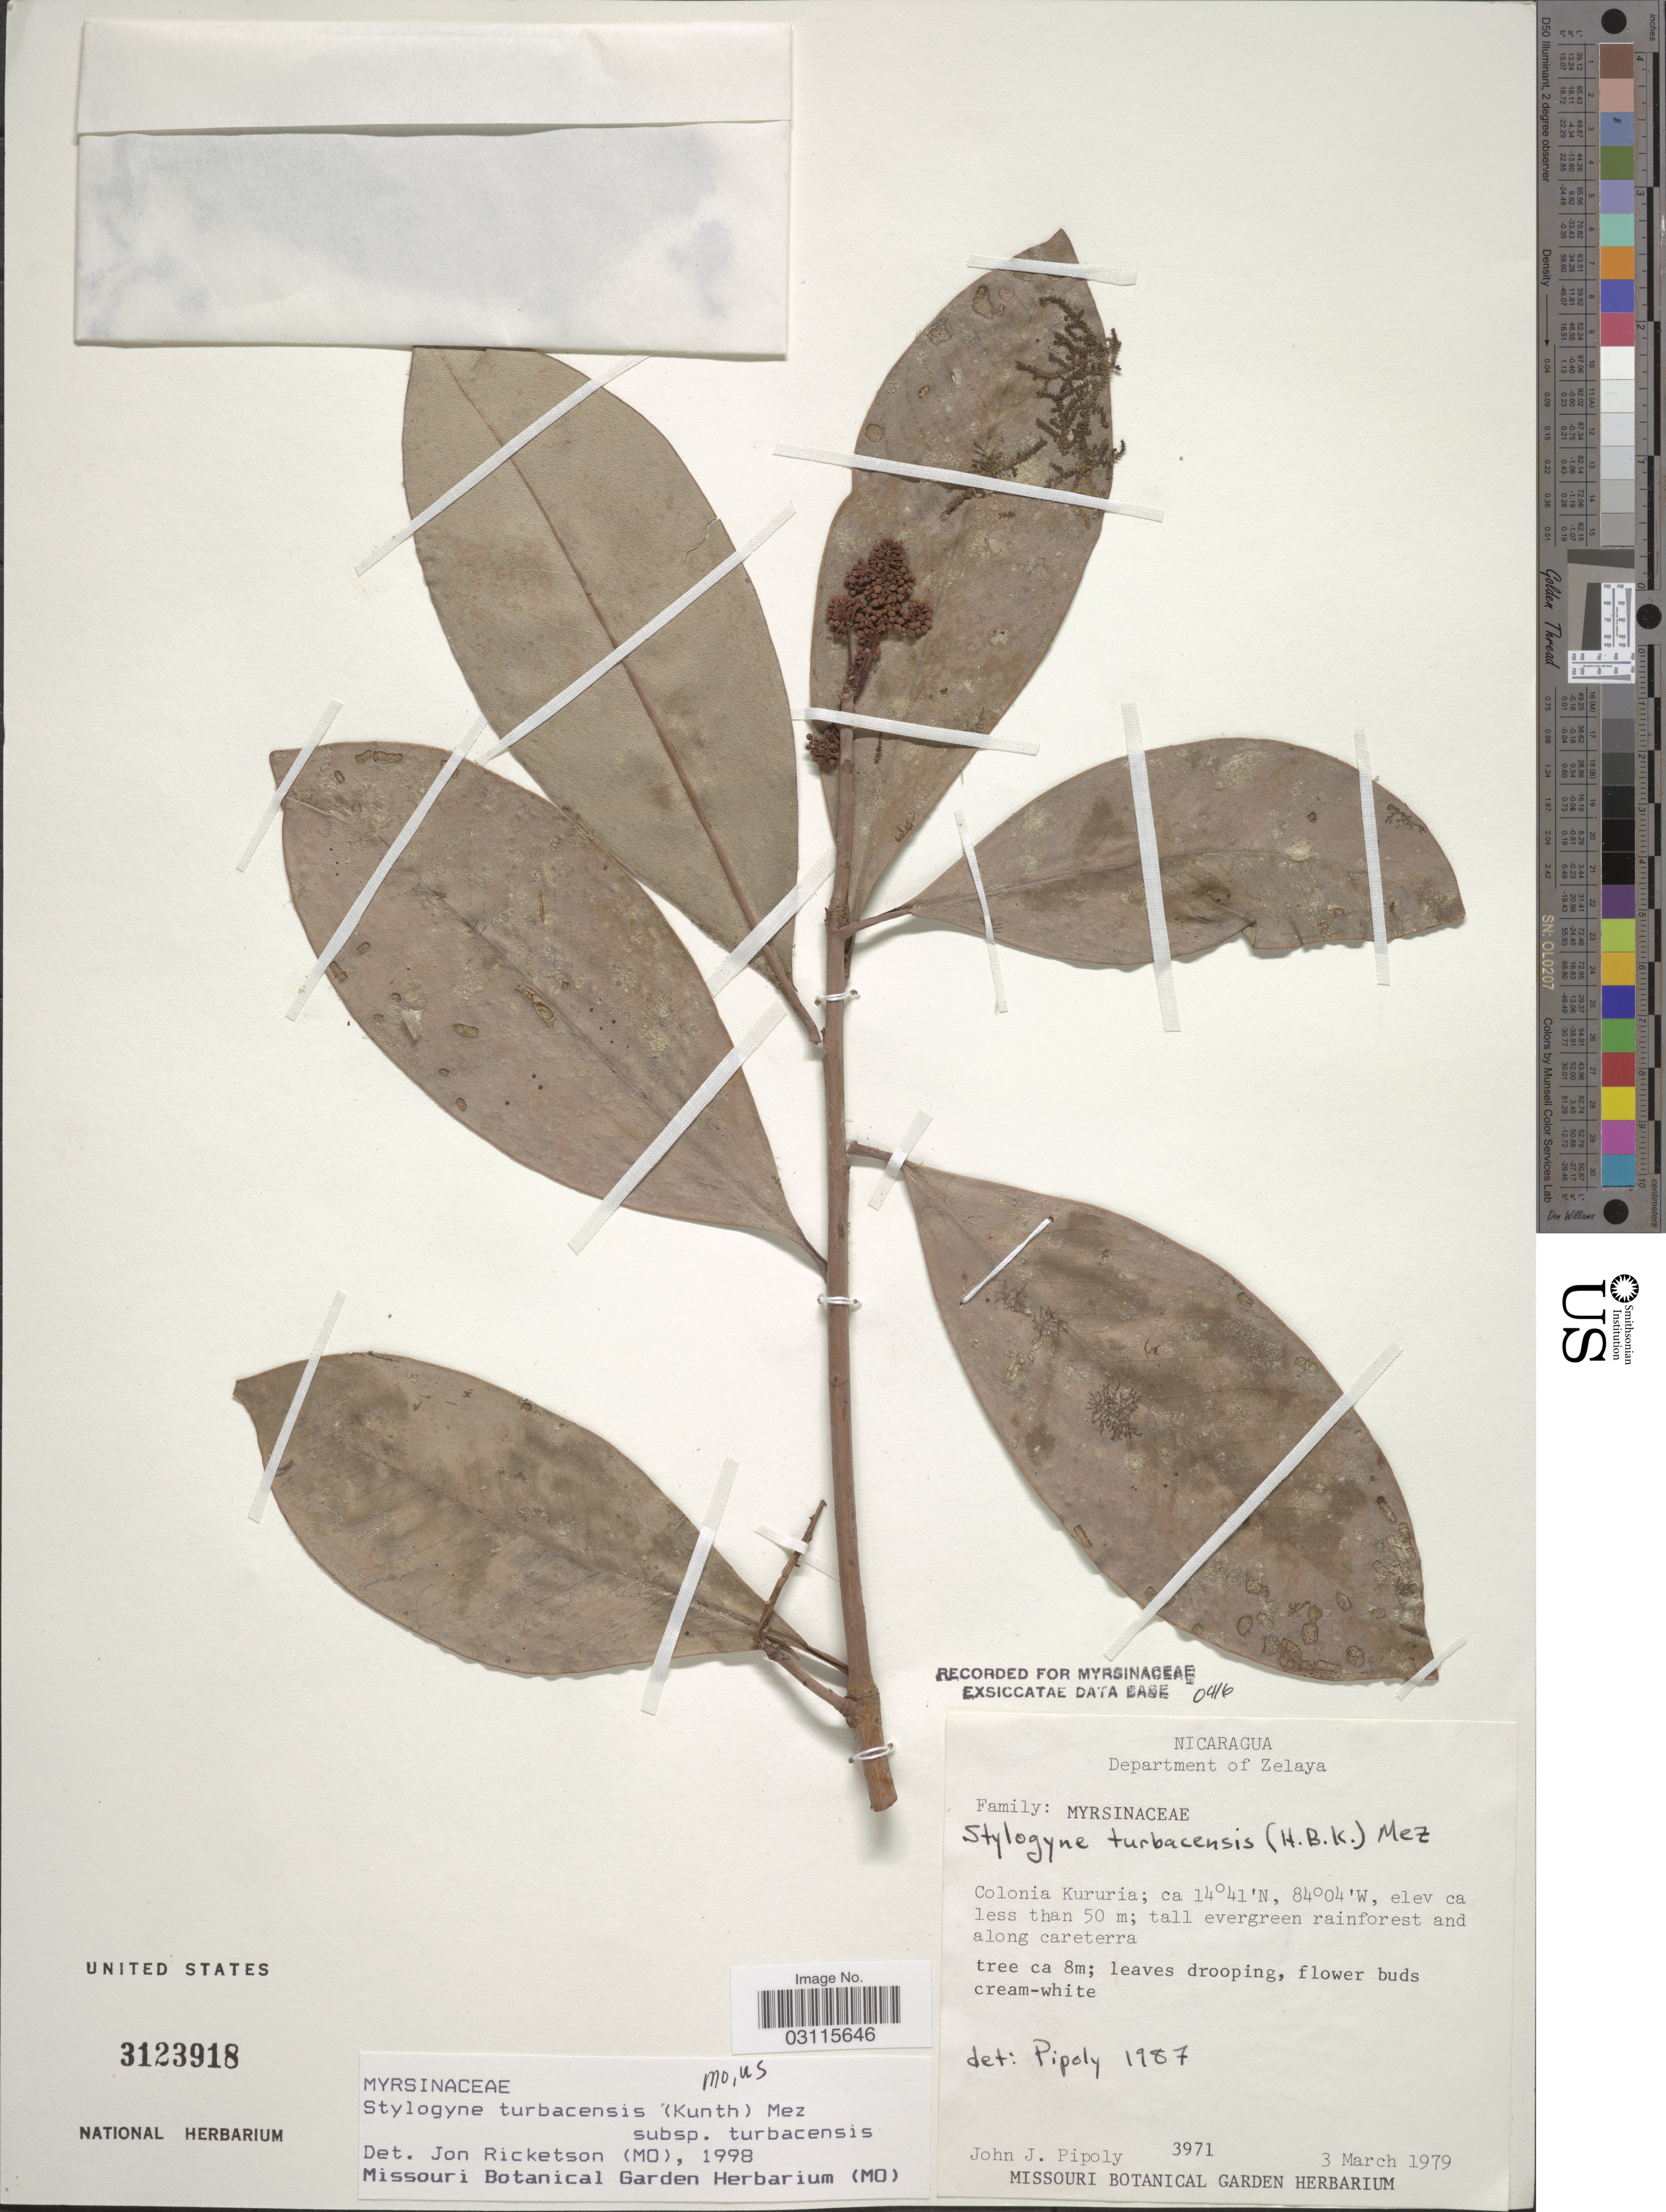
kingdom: Plantae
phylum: Tracheophyta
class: Magnoliopsida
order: Ericales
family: Primulaceae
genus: Stylogyne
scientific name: Stylogyne turbacensis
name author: (Kunth) Mez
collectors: J. J. Pipoly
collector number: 3971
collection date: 1979-03-03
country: Nicaragua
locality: Department of Zelaya. Colonia Kururia.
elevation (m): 50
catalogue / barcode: US 3123918